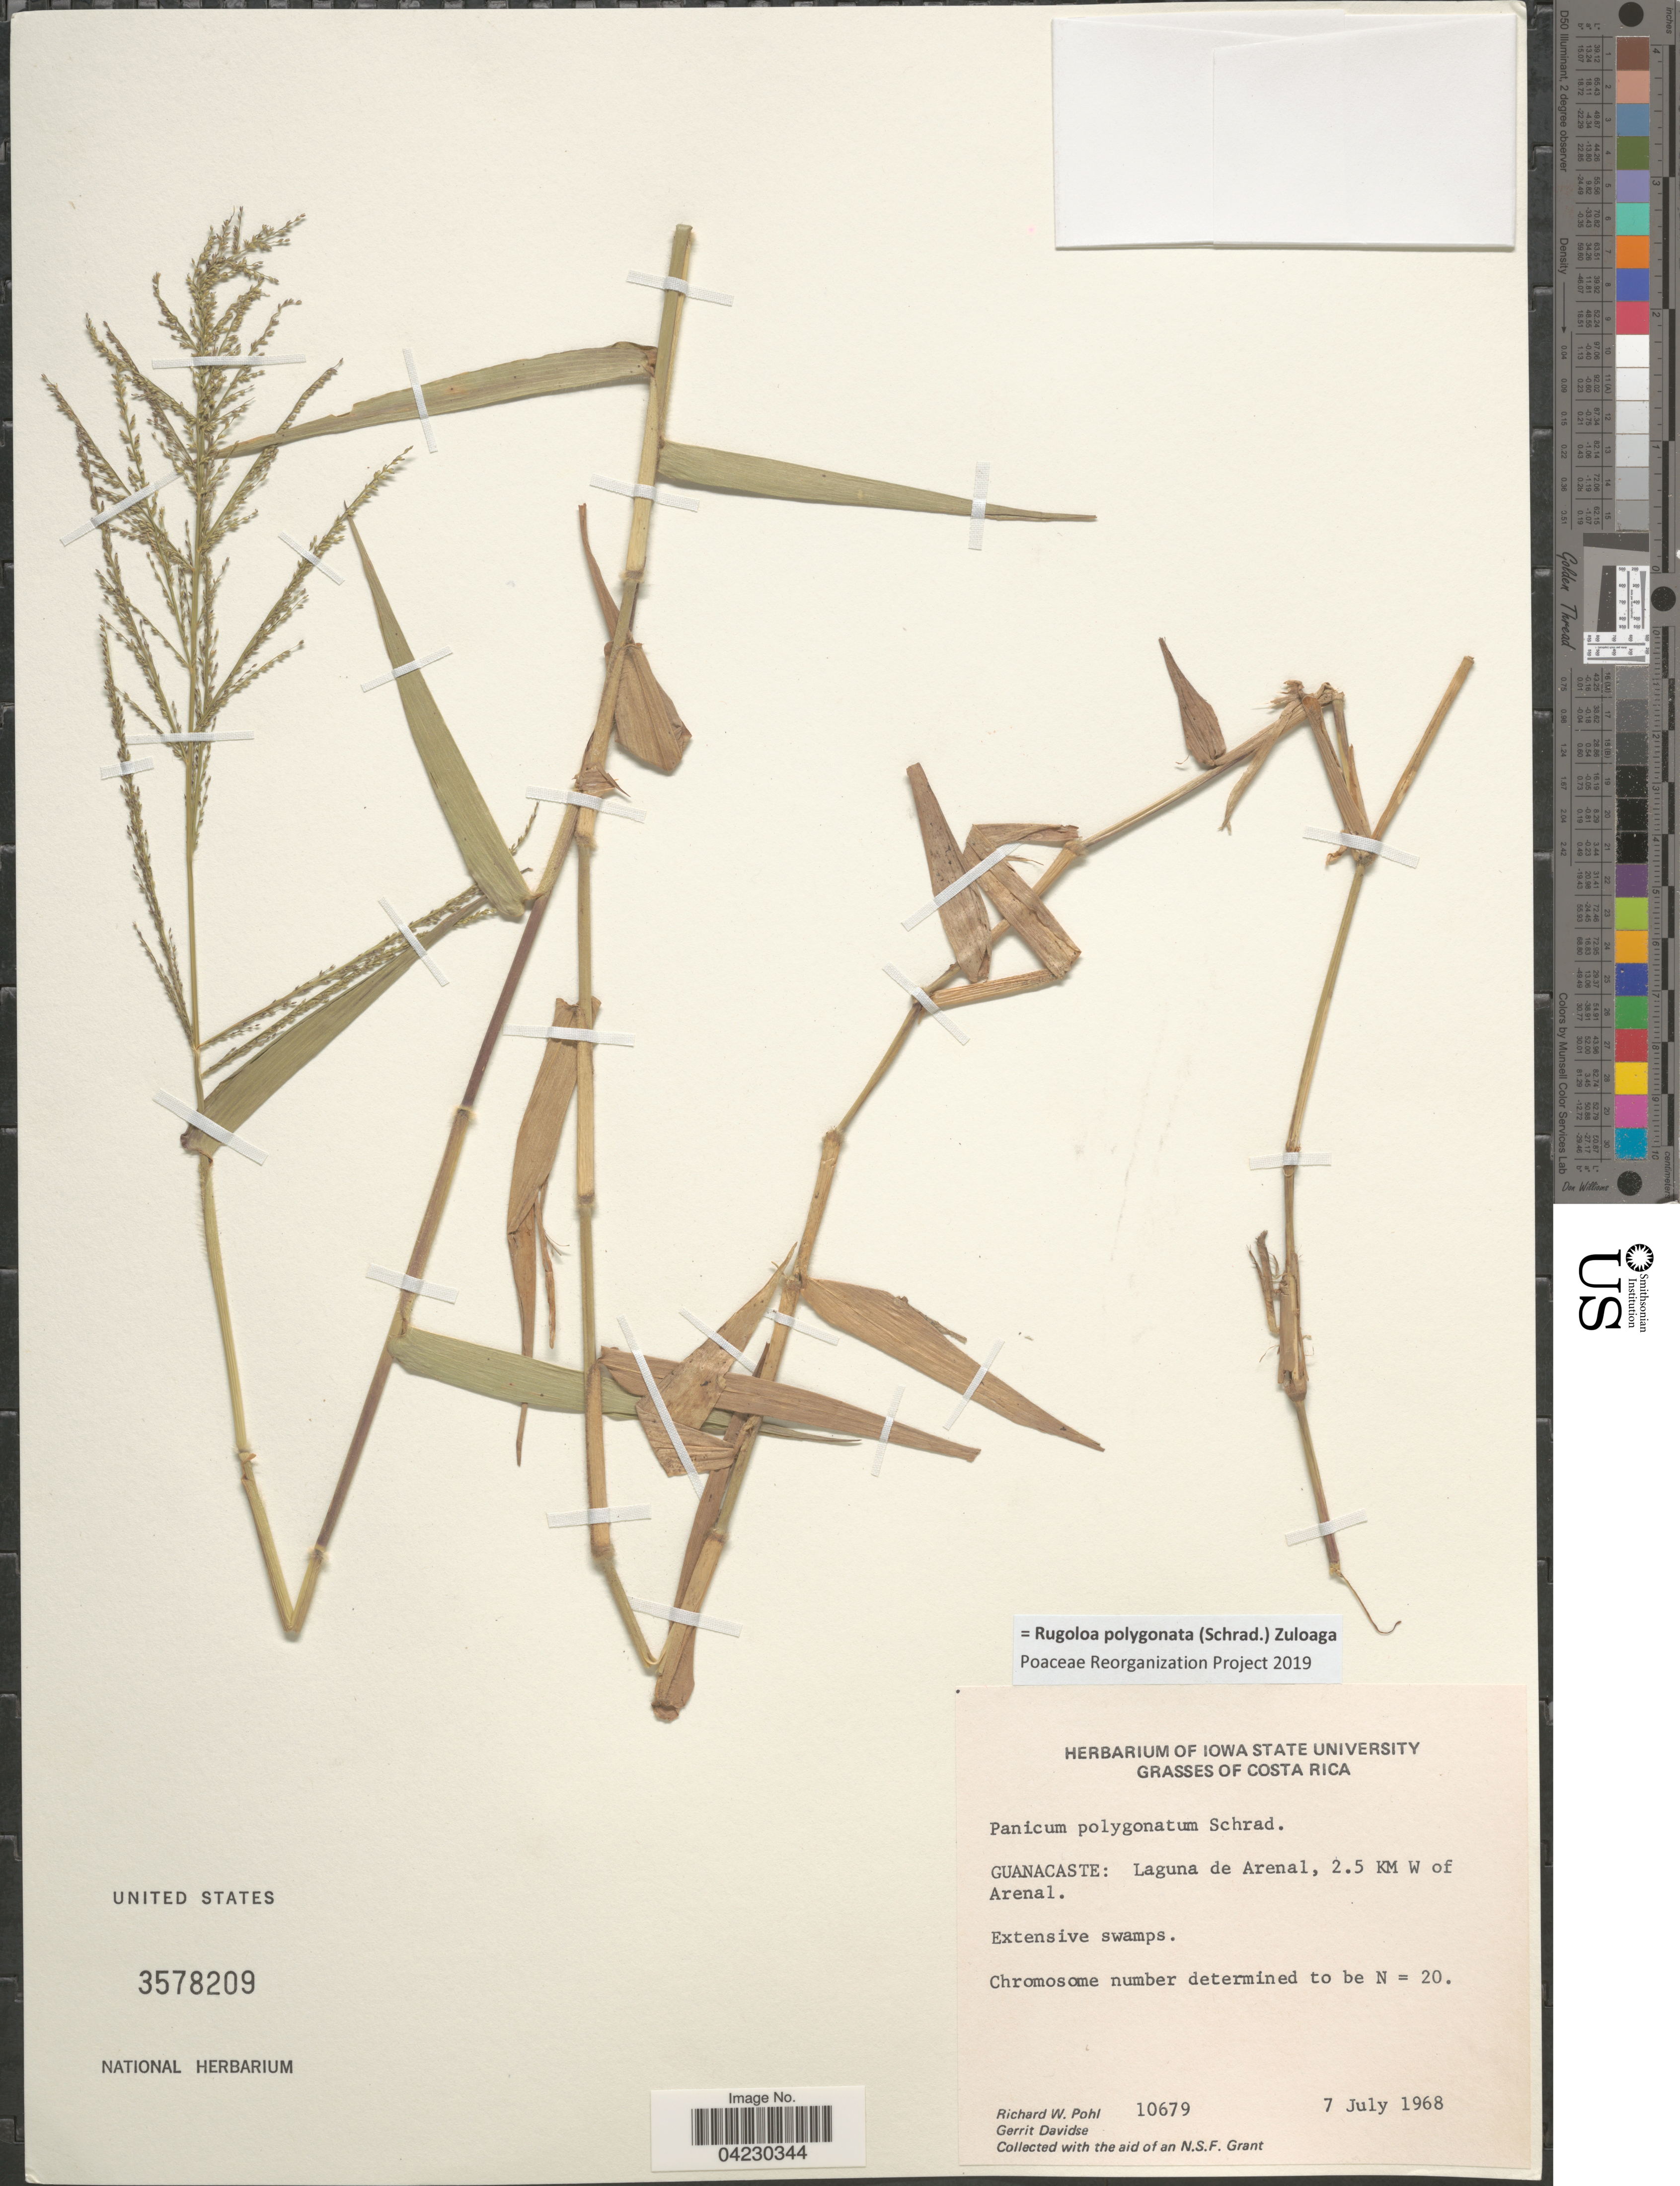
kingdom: Plantae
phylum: Tracheophyta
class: Liliopsida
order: Poales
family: Poaceae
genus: Rugoloa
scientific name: Rugoloa polygonata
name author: (Schrad.) Zuloaga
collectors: R. W. Pohl & G. Davidse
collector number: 10679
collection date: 1968-07-07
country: Costa Rica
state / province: Guanacaste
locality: Laguna de Arenal, 2.5 KM W of Arenal.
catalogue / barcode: US 3578209